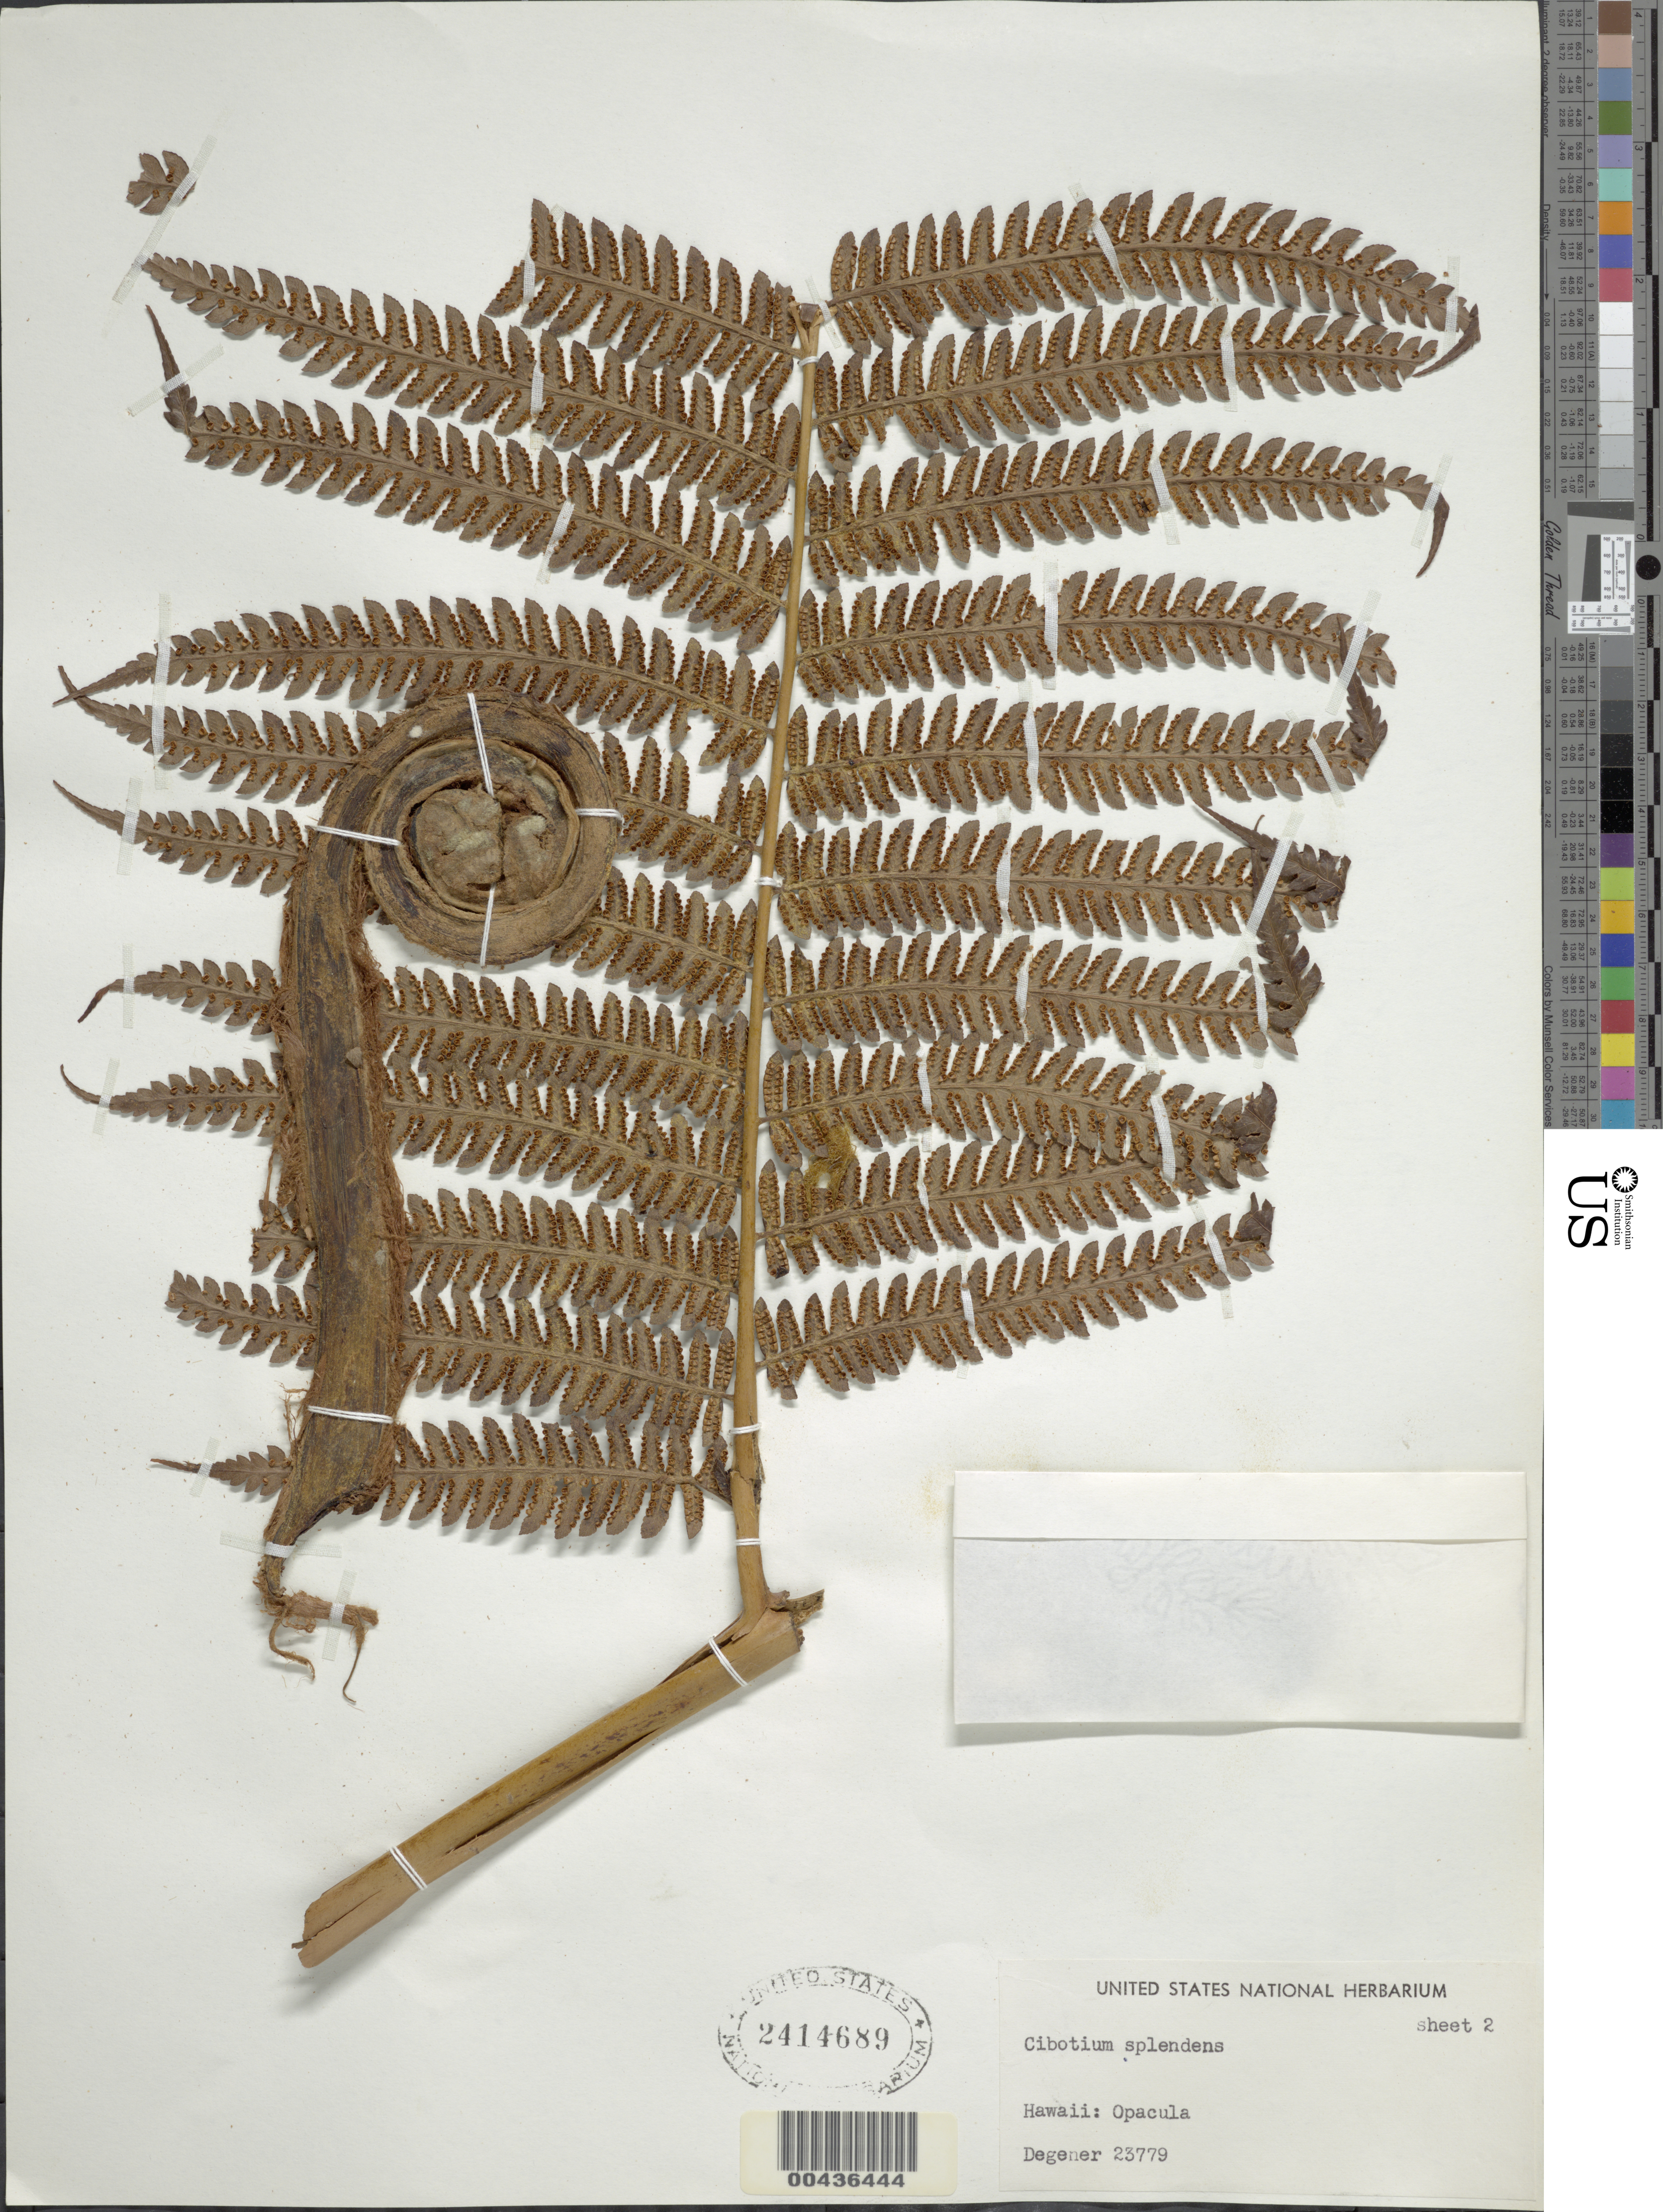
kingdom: Plantae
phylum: Tracheophyta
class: Polypodiopsida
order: Cyatheales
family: Cibotiaceae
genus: Cibotium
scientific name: Cibotium chamissoi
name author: Kaulf.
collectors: O. Degener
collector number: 23779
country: United States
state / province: Hawaii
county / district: Hawaii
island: Hawaii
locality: Opacula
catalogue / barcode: US 2414689